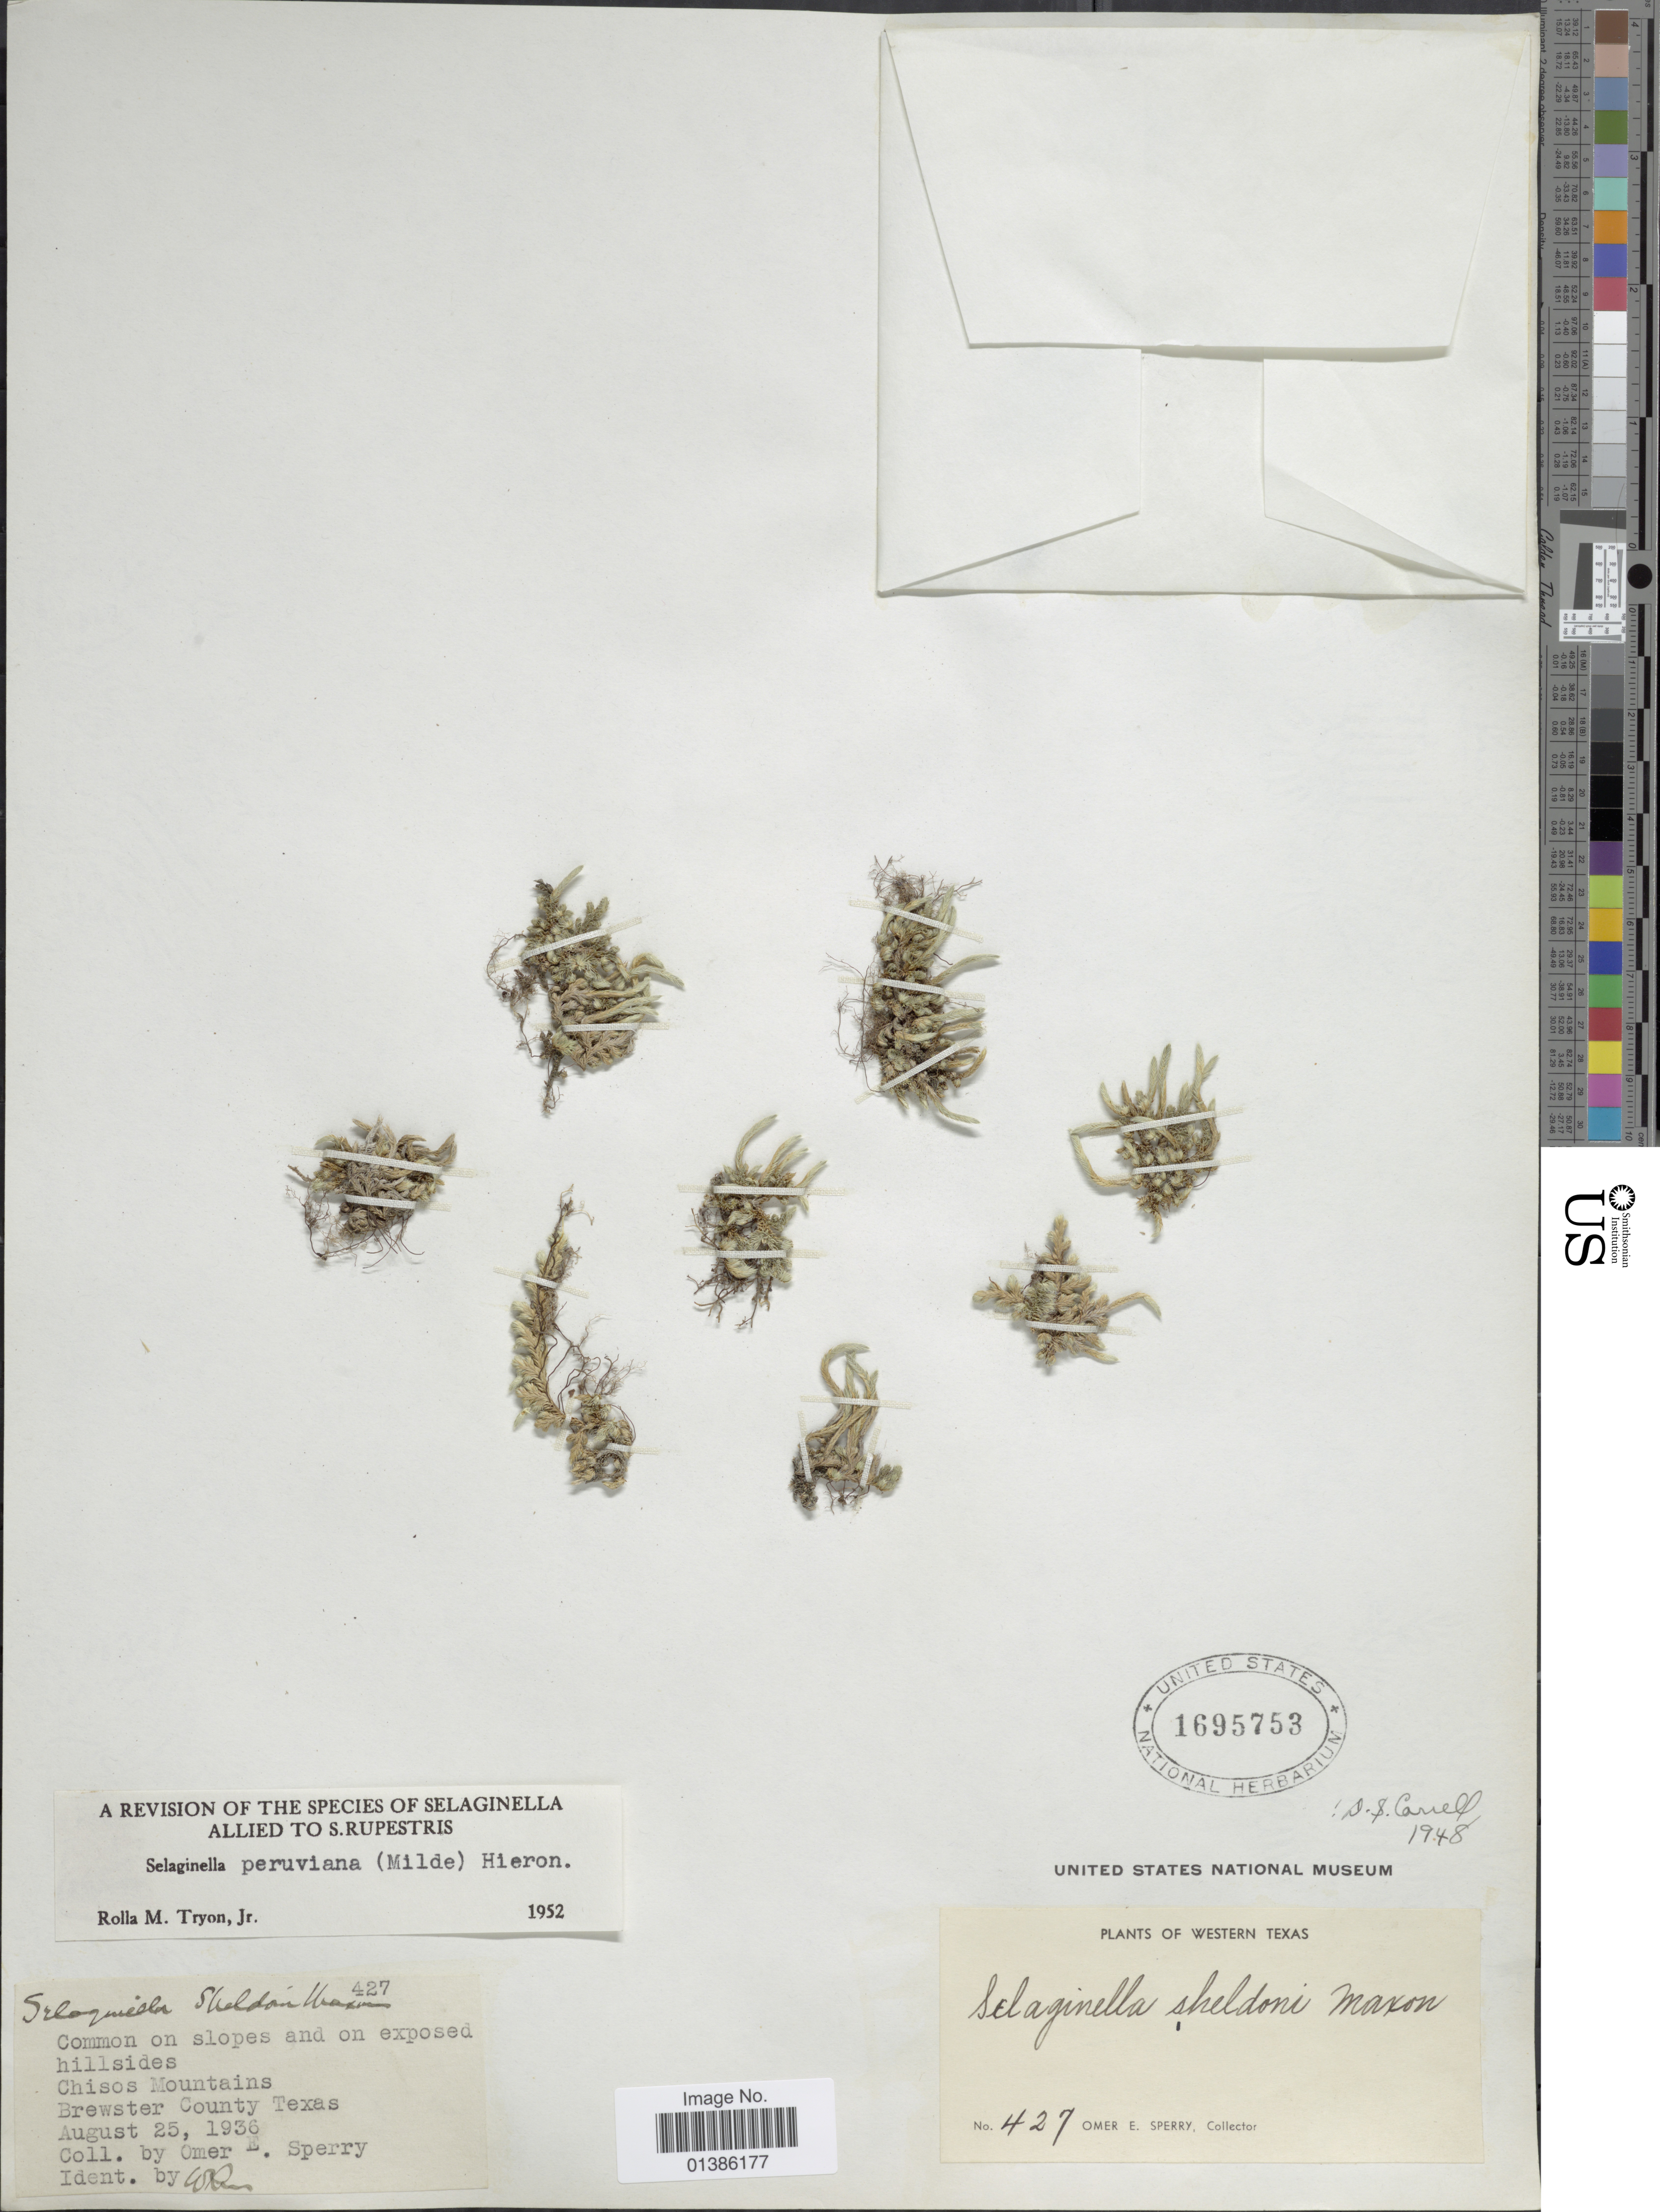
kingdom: Plantae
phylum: Tracheophyta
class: Lycopodiopsida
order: Selaginellales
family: Selaginellaceae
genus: Selaginella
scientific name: Selaginella peruviana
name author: (Milde) Hieron.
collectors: O. E. Sperry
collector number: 427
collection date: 1936-08-25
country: United States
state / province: Texas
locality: Western Texas. Cisos Mountains. Brewster County.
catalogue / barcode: US 1695753